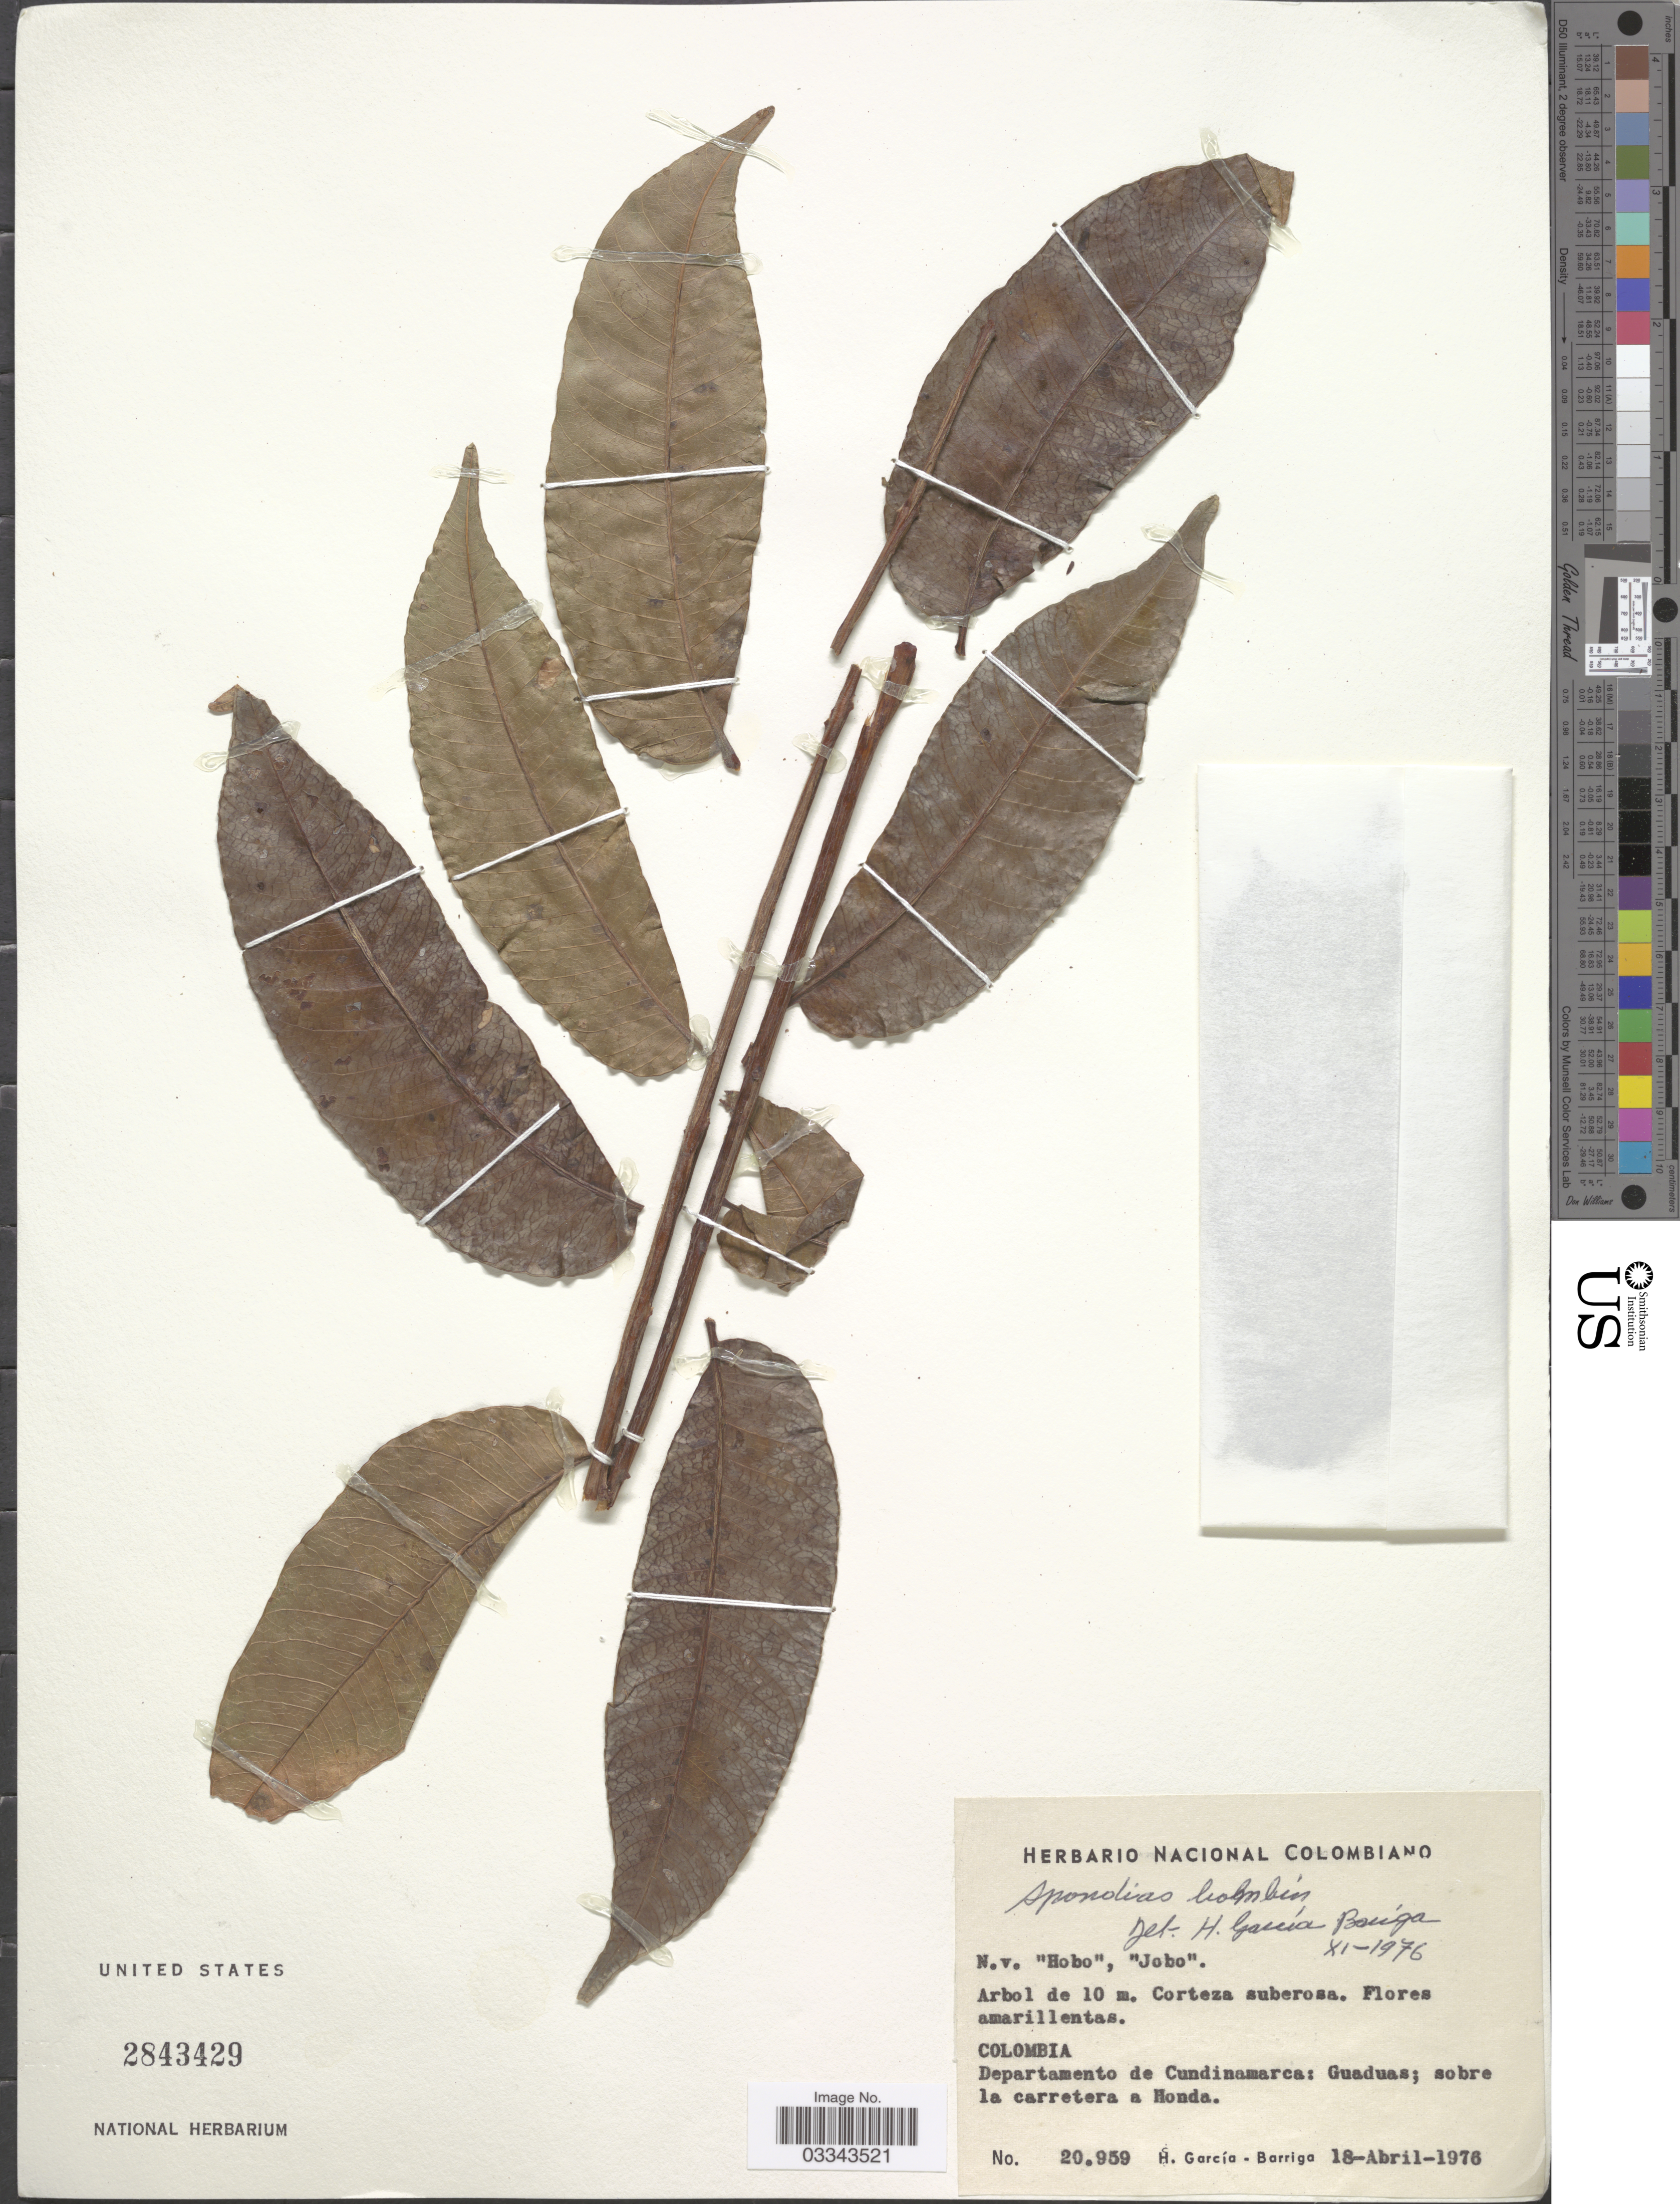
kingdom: Plantae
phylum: Tracheophyta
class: Magnoliopsida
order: Sapindales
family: Anacardiaceae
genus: Spondias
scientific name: Spondias mombin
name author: L.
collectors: H. García Barriga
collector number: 20959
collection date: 1976-04-18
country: Colombia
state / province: Cundinamarca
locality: Departamento de Cundinamarca: Guaduas; sobre la carretera a Honda.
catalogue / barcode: US 2843429